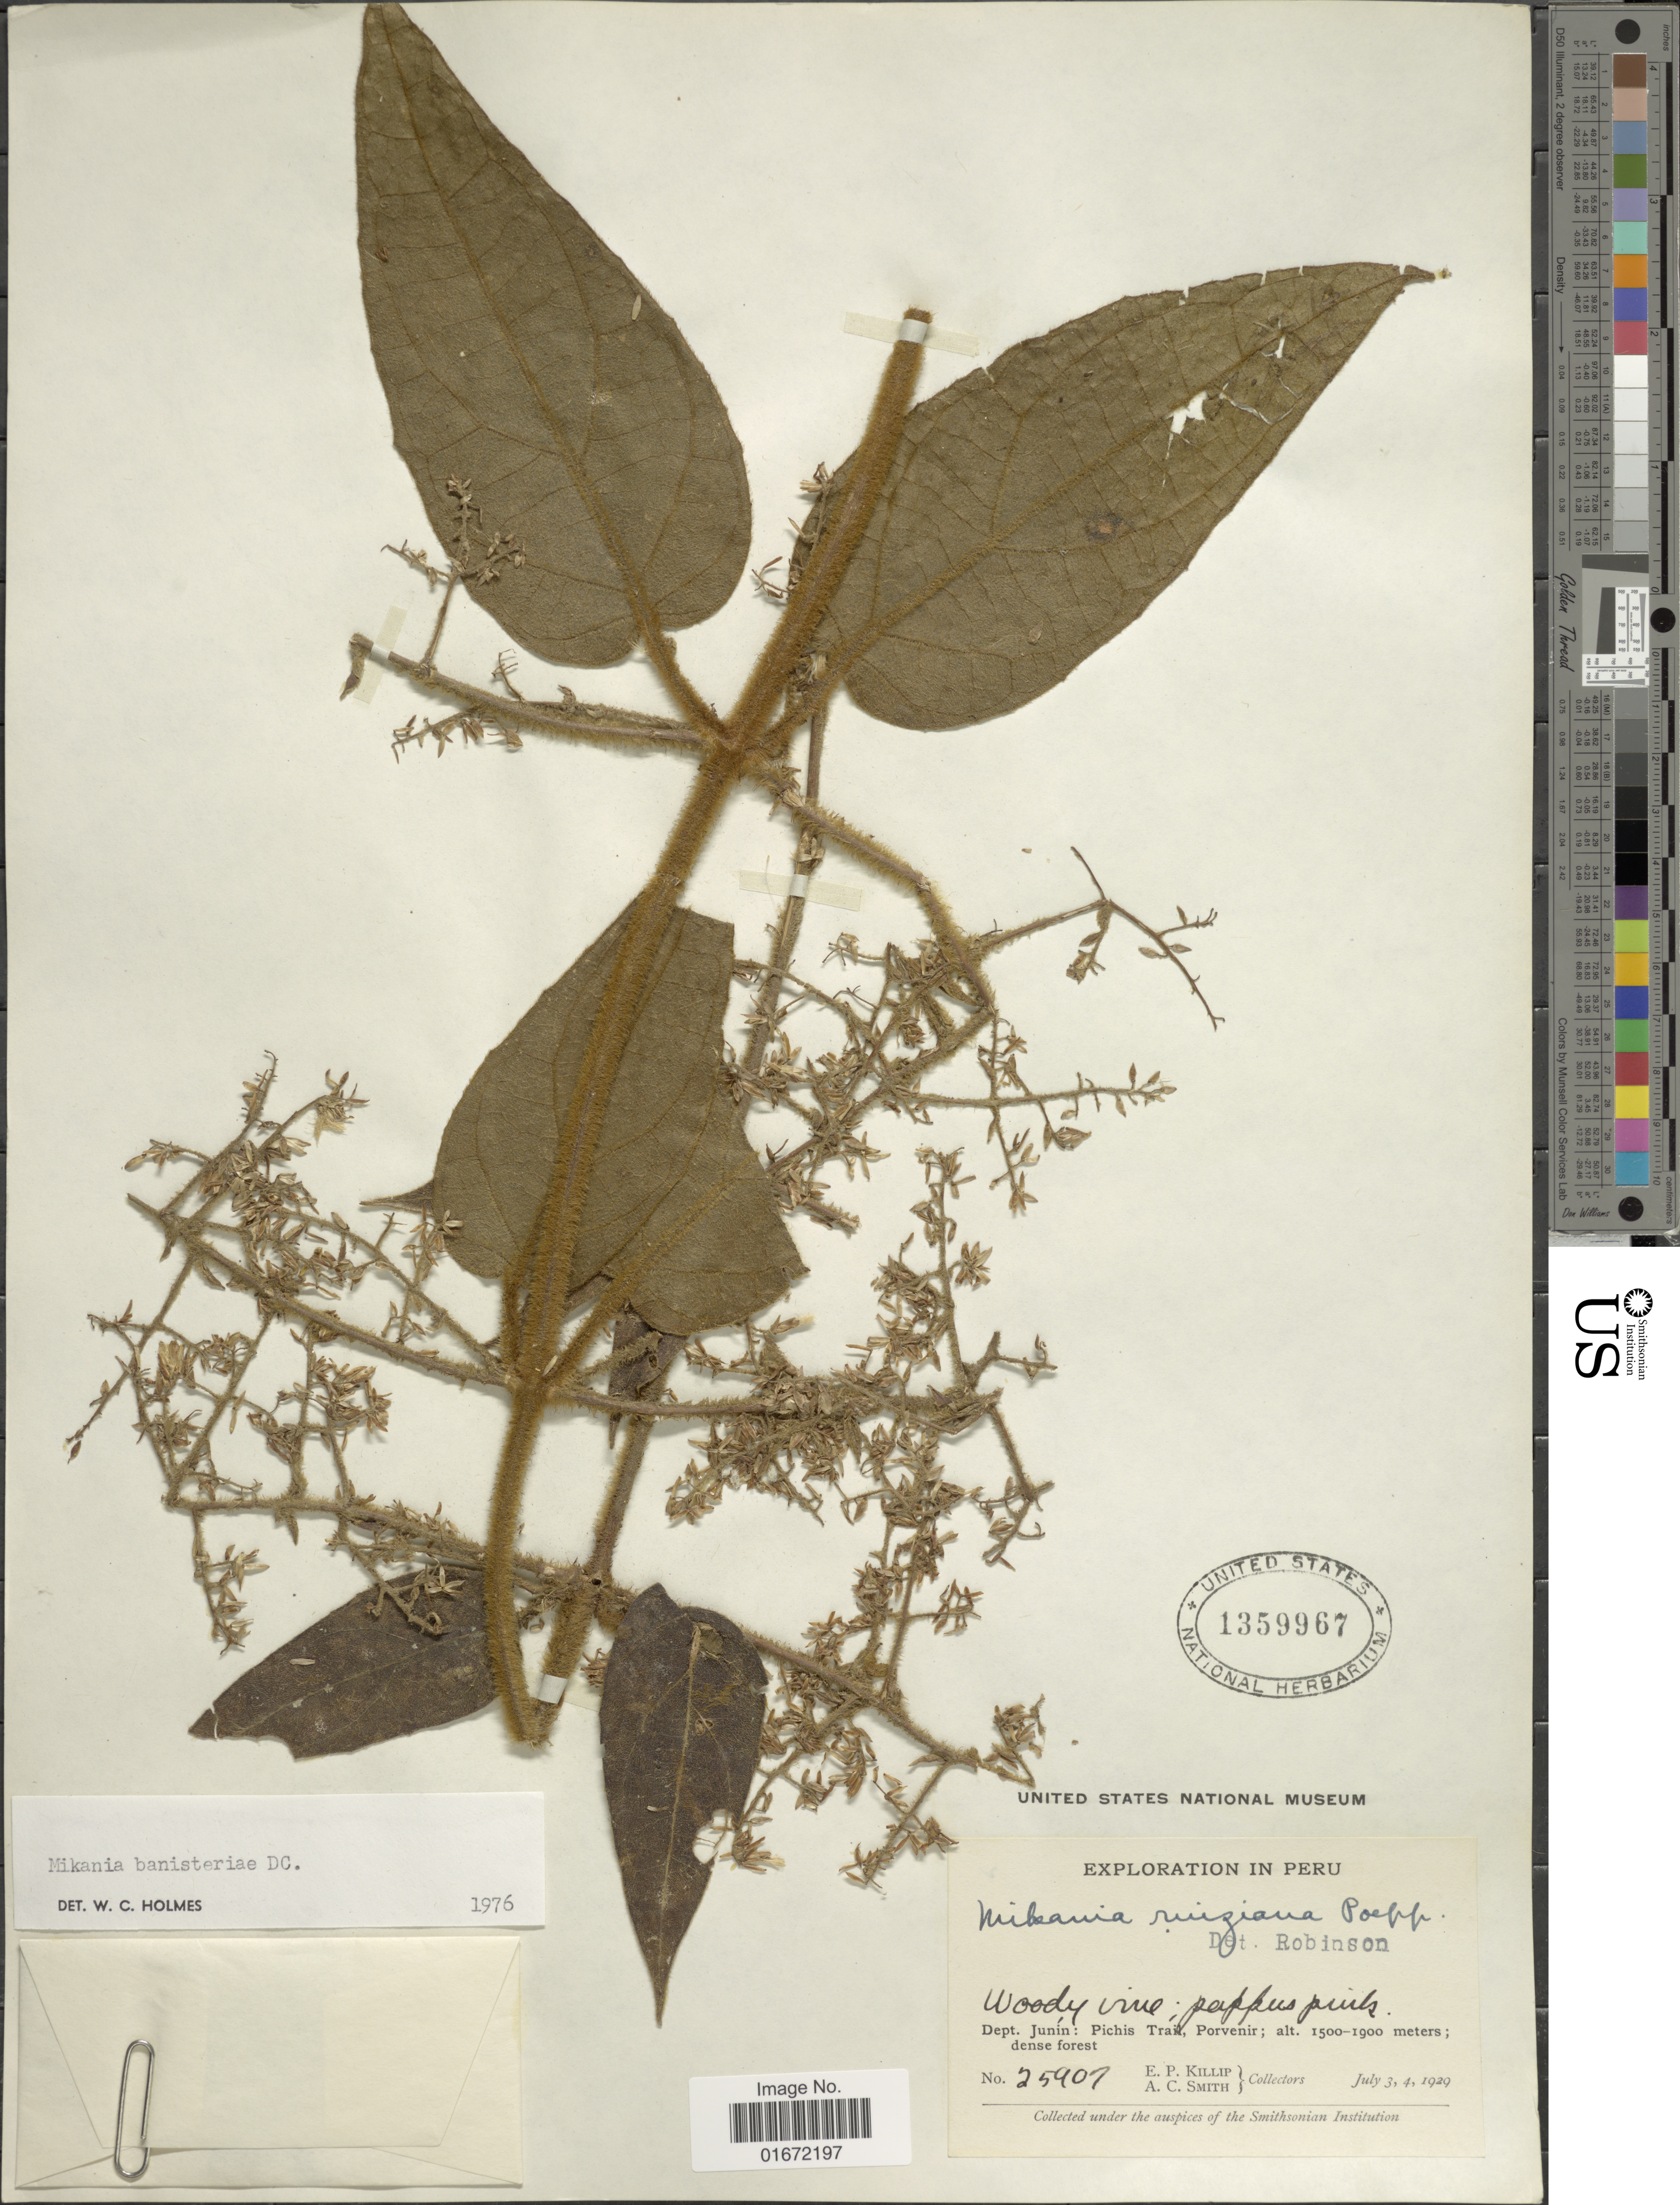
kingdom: Plantae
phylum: Tracheophyta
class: Magnoliopsida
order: Asterales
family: Asteraceae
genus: Mikania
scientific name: Mikania banisteriae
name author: DC.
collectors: E. P. Killip & A. C. Smith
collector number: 25907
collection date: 1929-07-03/1929-07-04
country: Peru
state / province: Junín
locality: Dept. Junín: Pichis Trail, Porvenir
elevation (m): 1500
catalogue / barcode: US 1359967